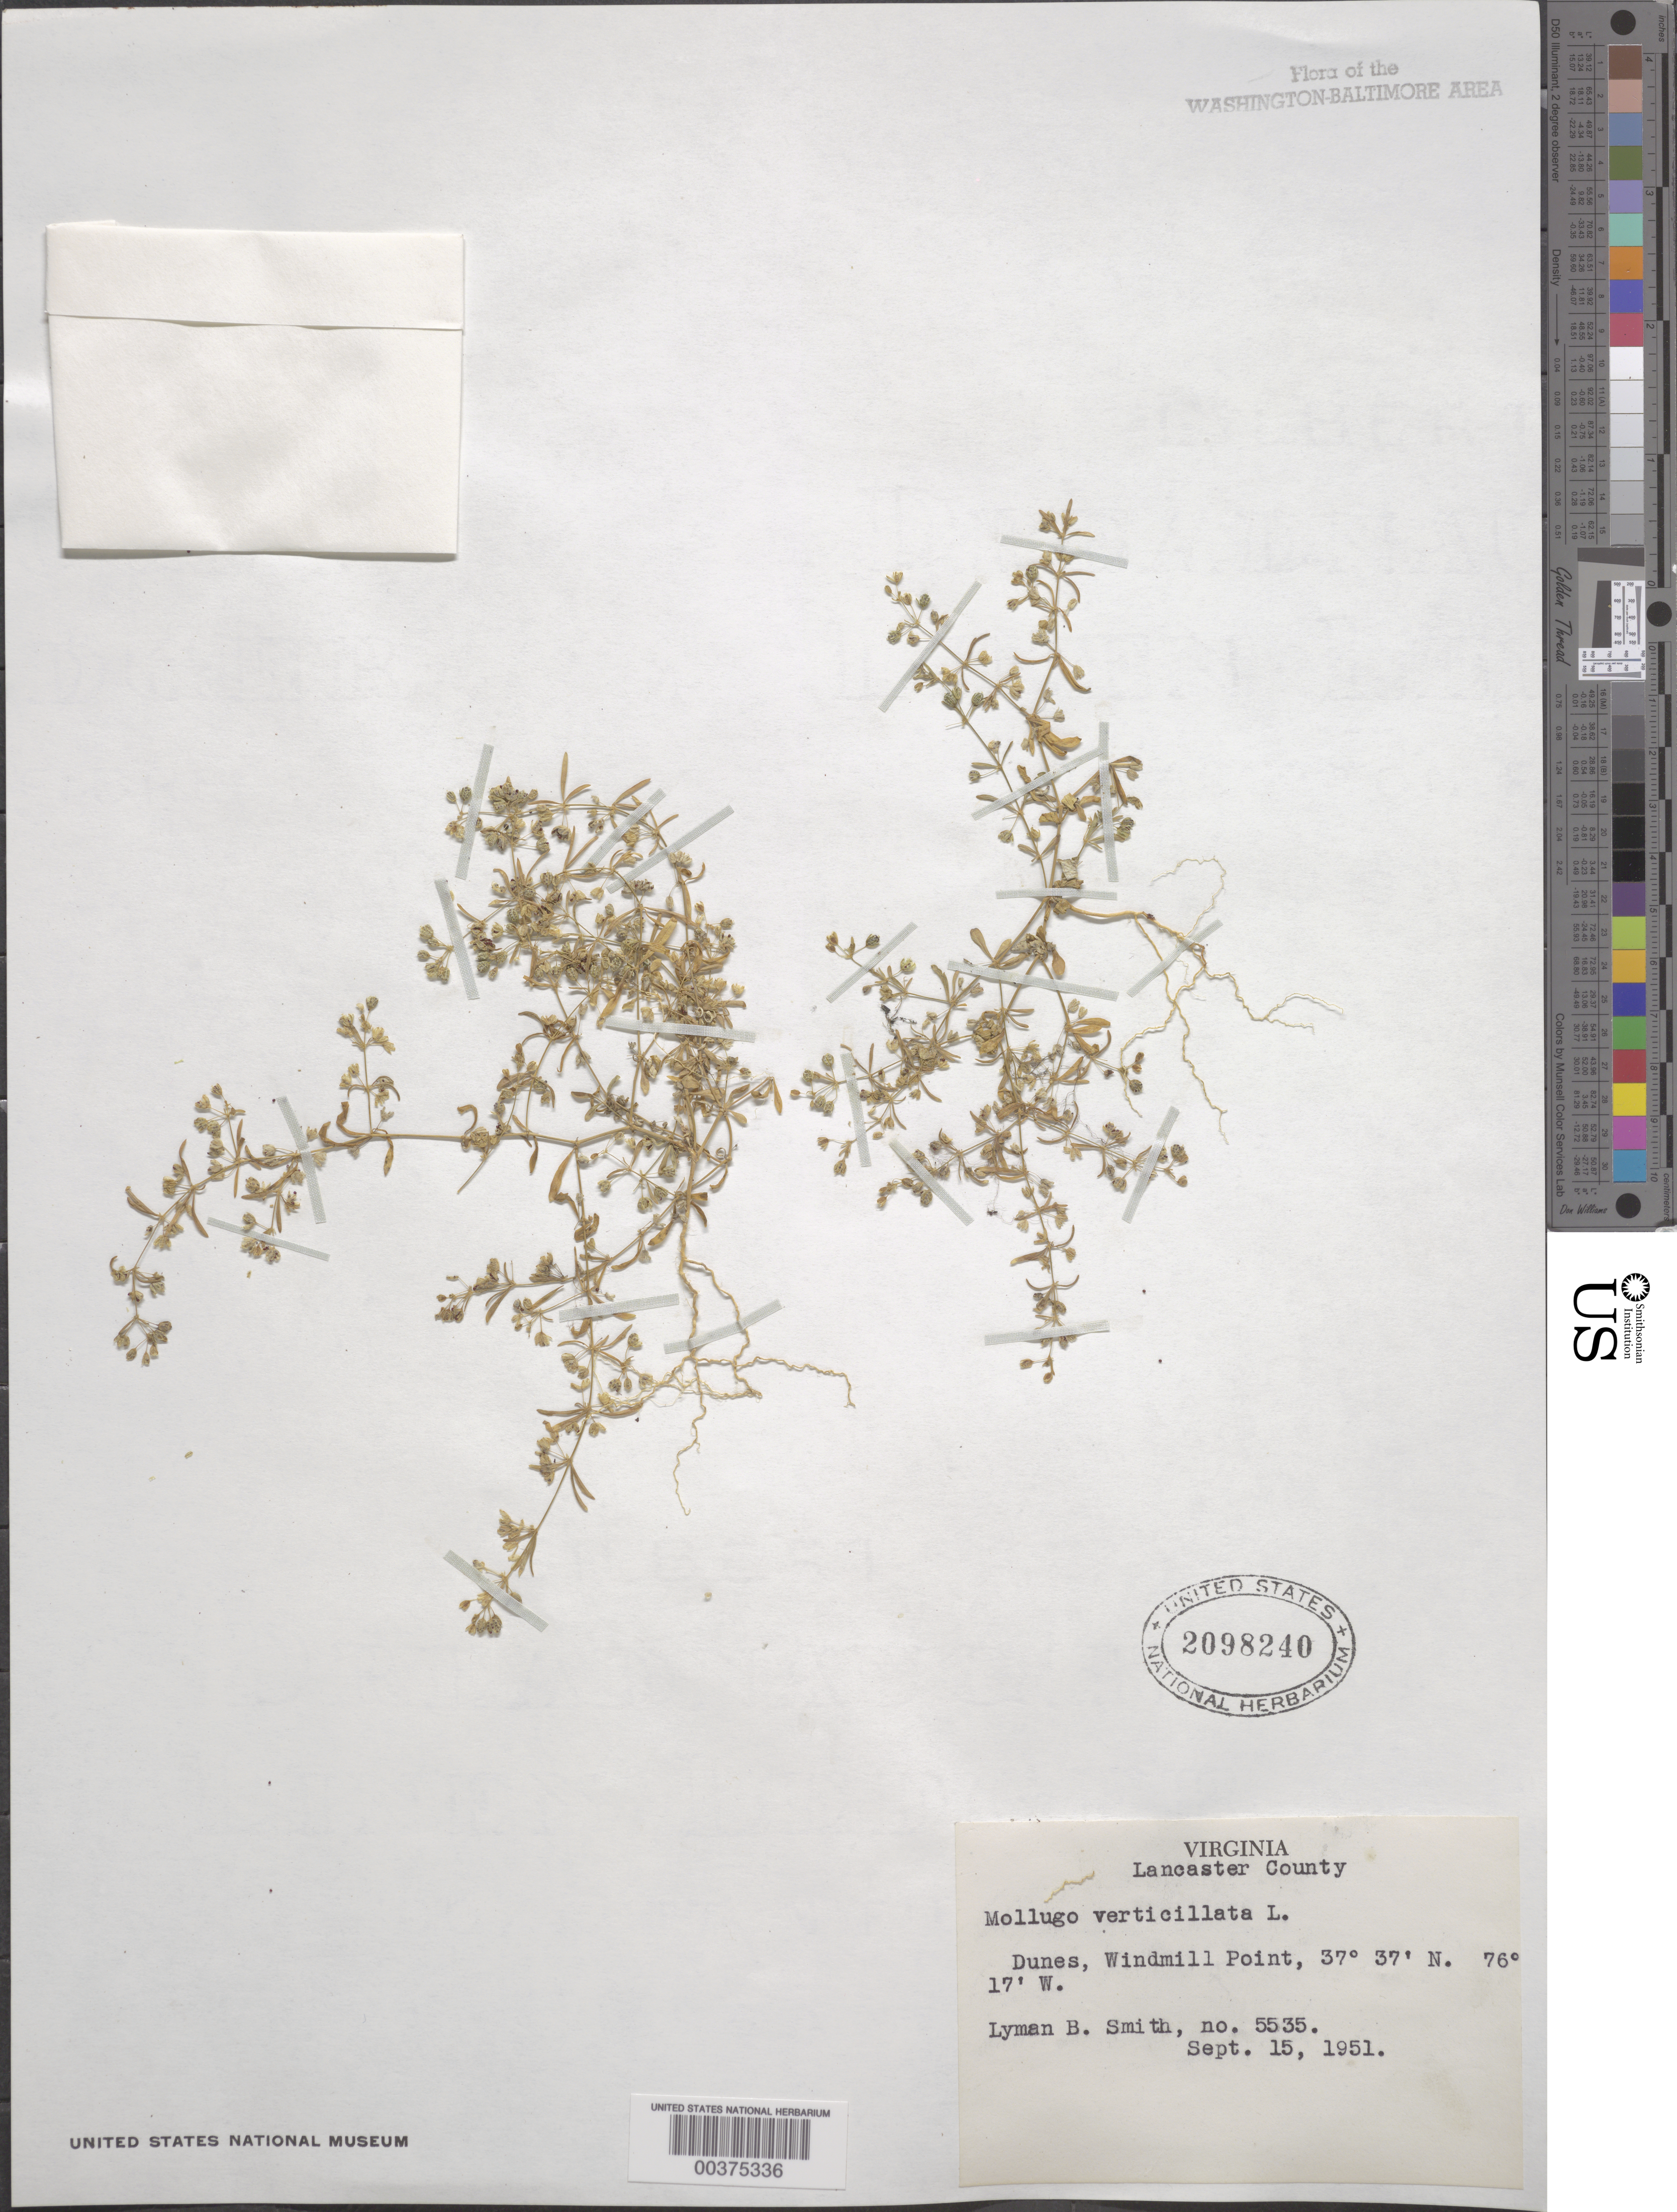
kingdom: Plantae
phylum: Tracheophyta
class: Magnoliopsida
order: Caryophyllales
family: Molluginaceae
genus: Mollugo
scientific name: Mollugo verticillata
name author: L.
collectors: L. Smith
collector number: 5535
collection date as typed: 15 Sep 1951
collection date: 1951-09-15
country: United States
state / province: Virginia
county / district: Lancaster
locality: Windmill Point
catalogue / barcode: US 2098240